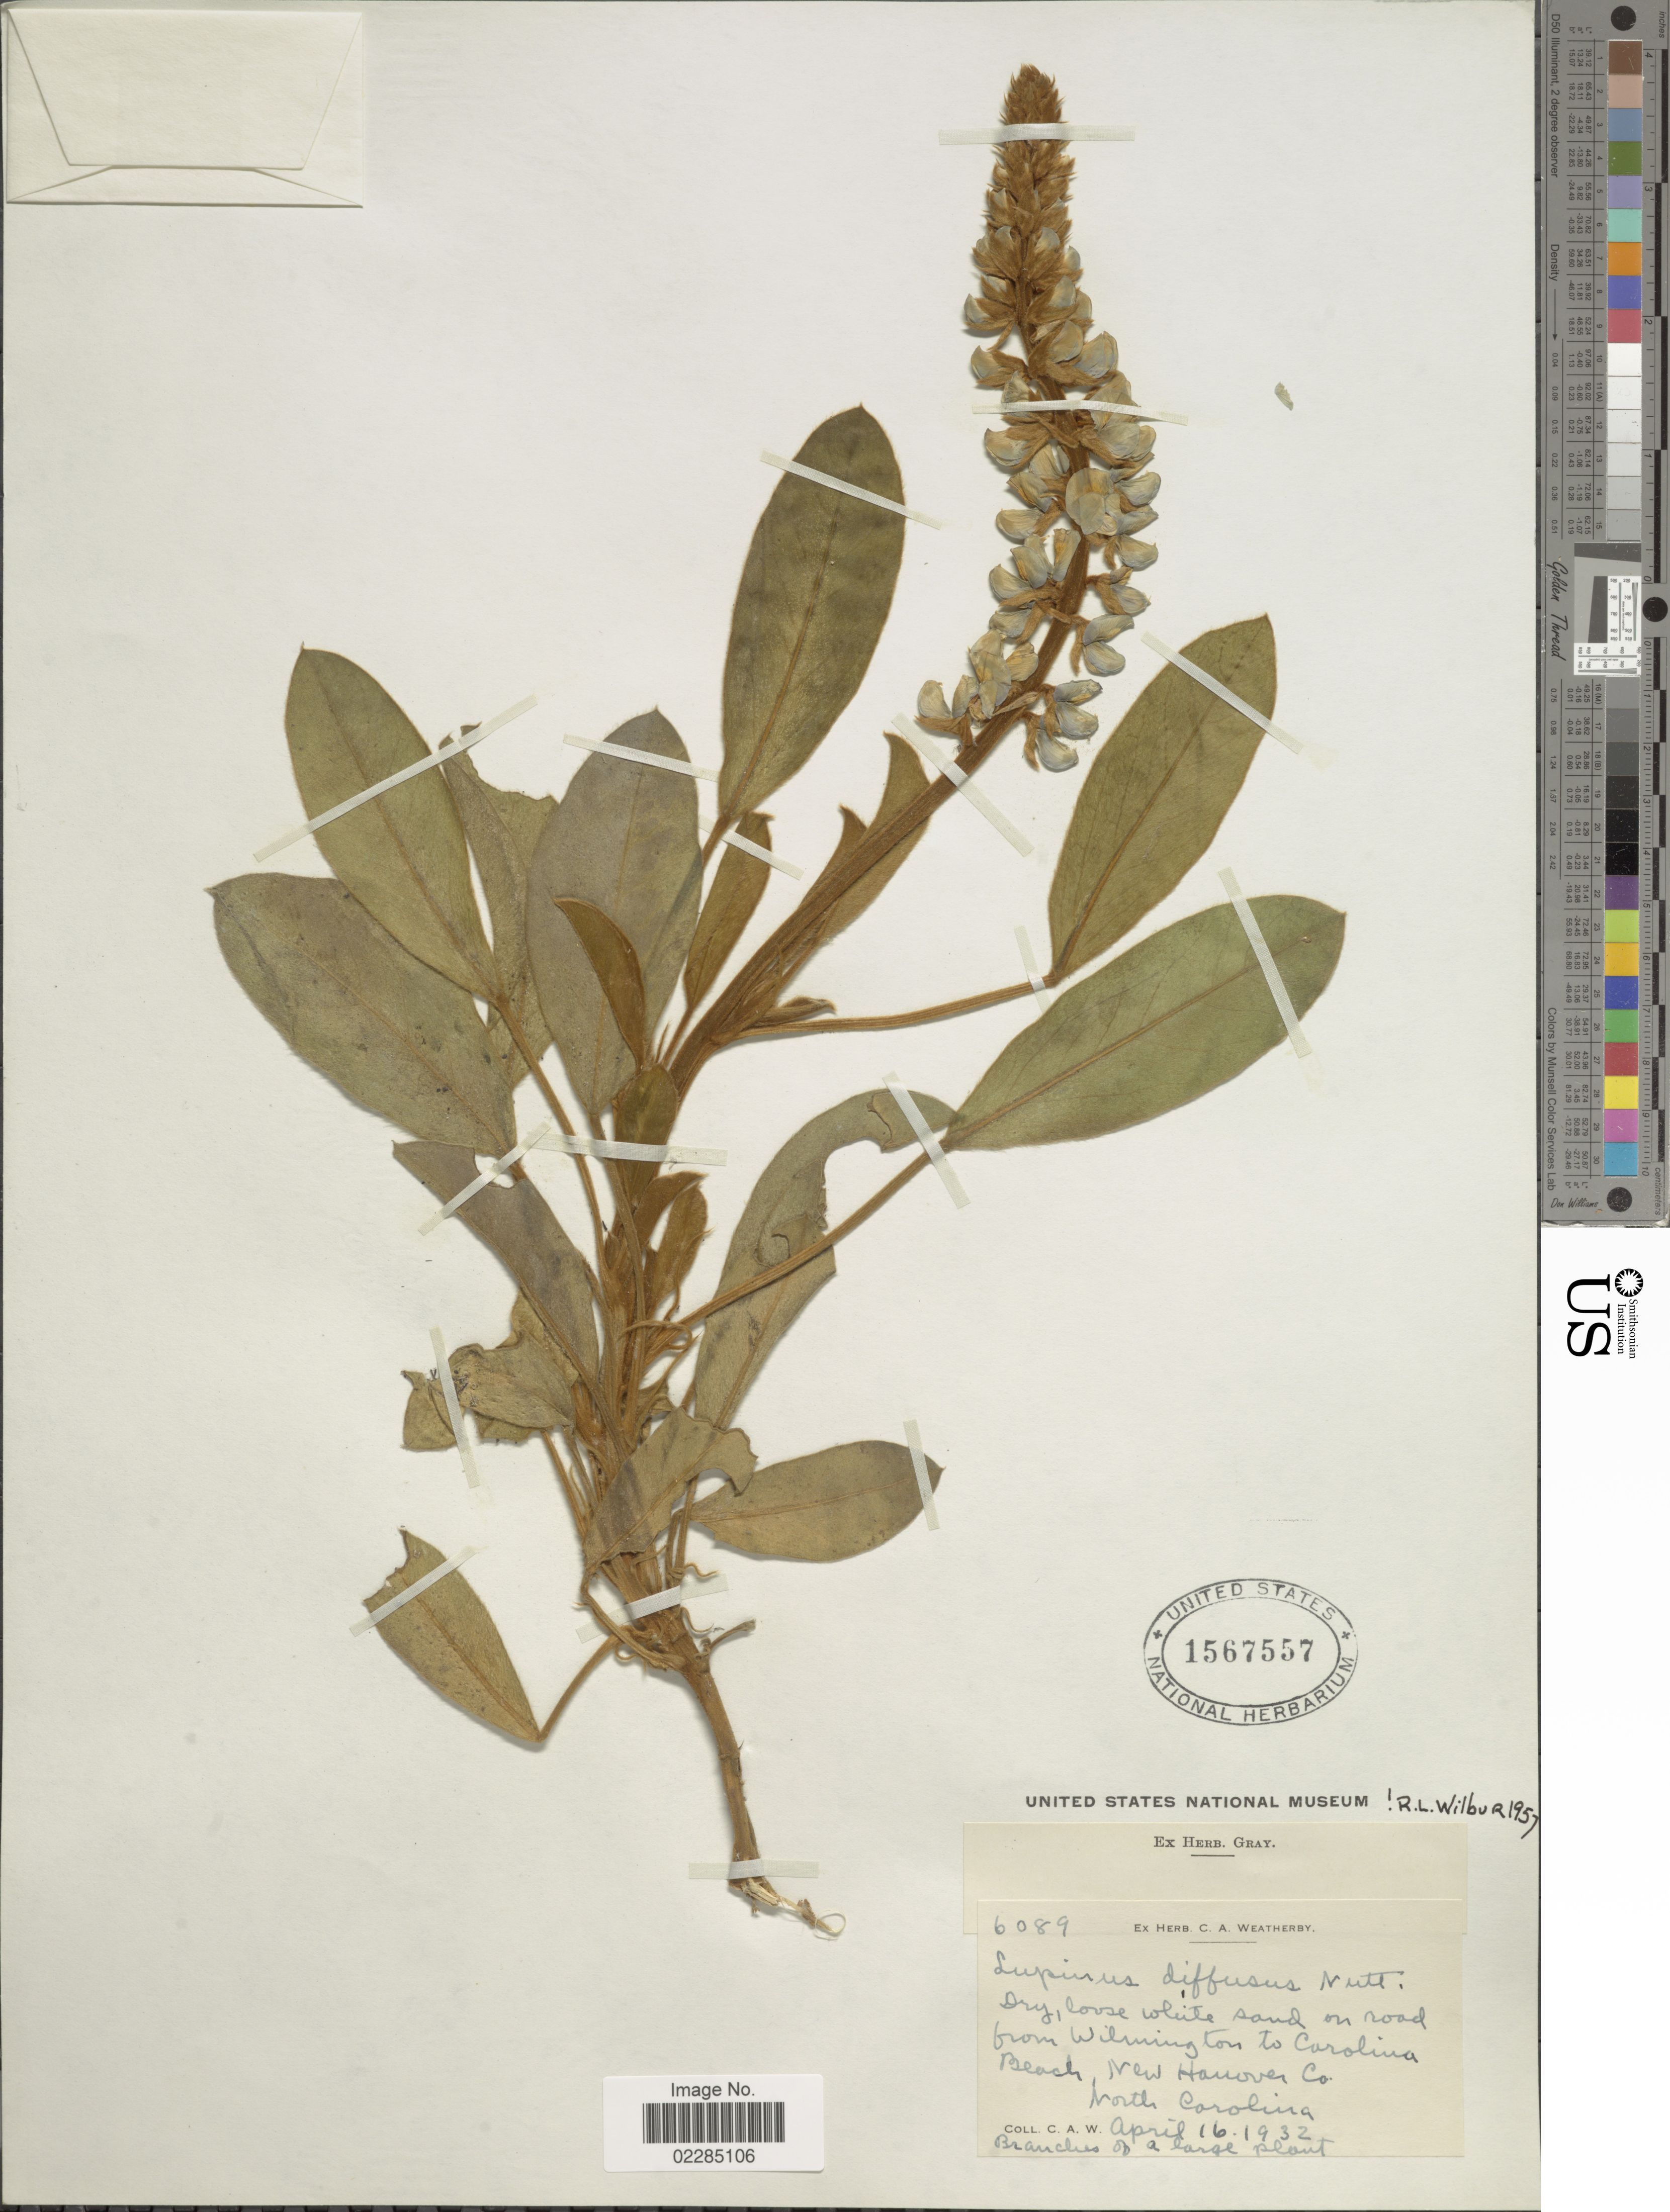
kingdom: Plantae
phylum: Tracheophyta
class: Magnoliopsida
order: Fabales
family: Fabaceae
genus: Lupinus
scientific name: Lupinus diffusus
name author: Nutt.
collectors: C. A. Weatherby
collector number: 6089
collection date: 1932-04-16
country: United States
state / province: North Carolina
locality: Road from Wilmington to Carolina Beach, New Hanover Co.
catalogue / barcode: US 1567557